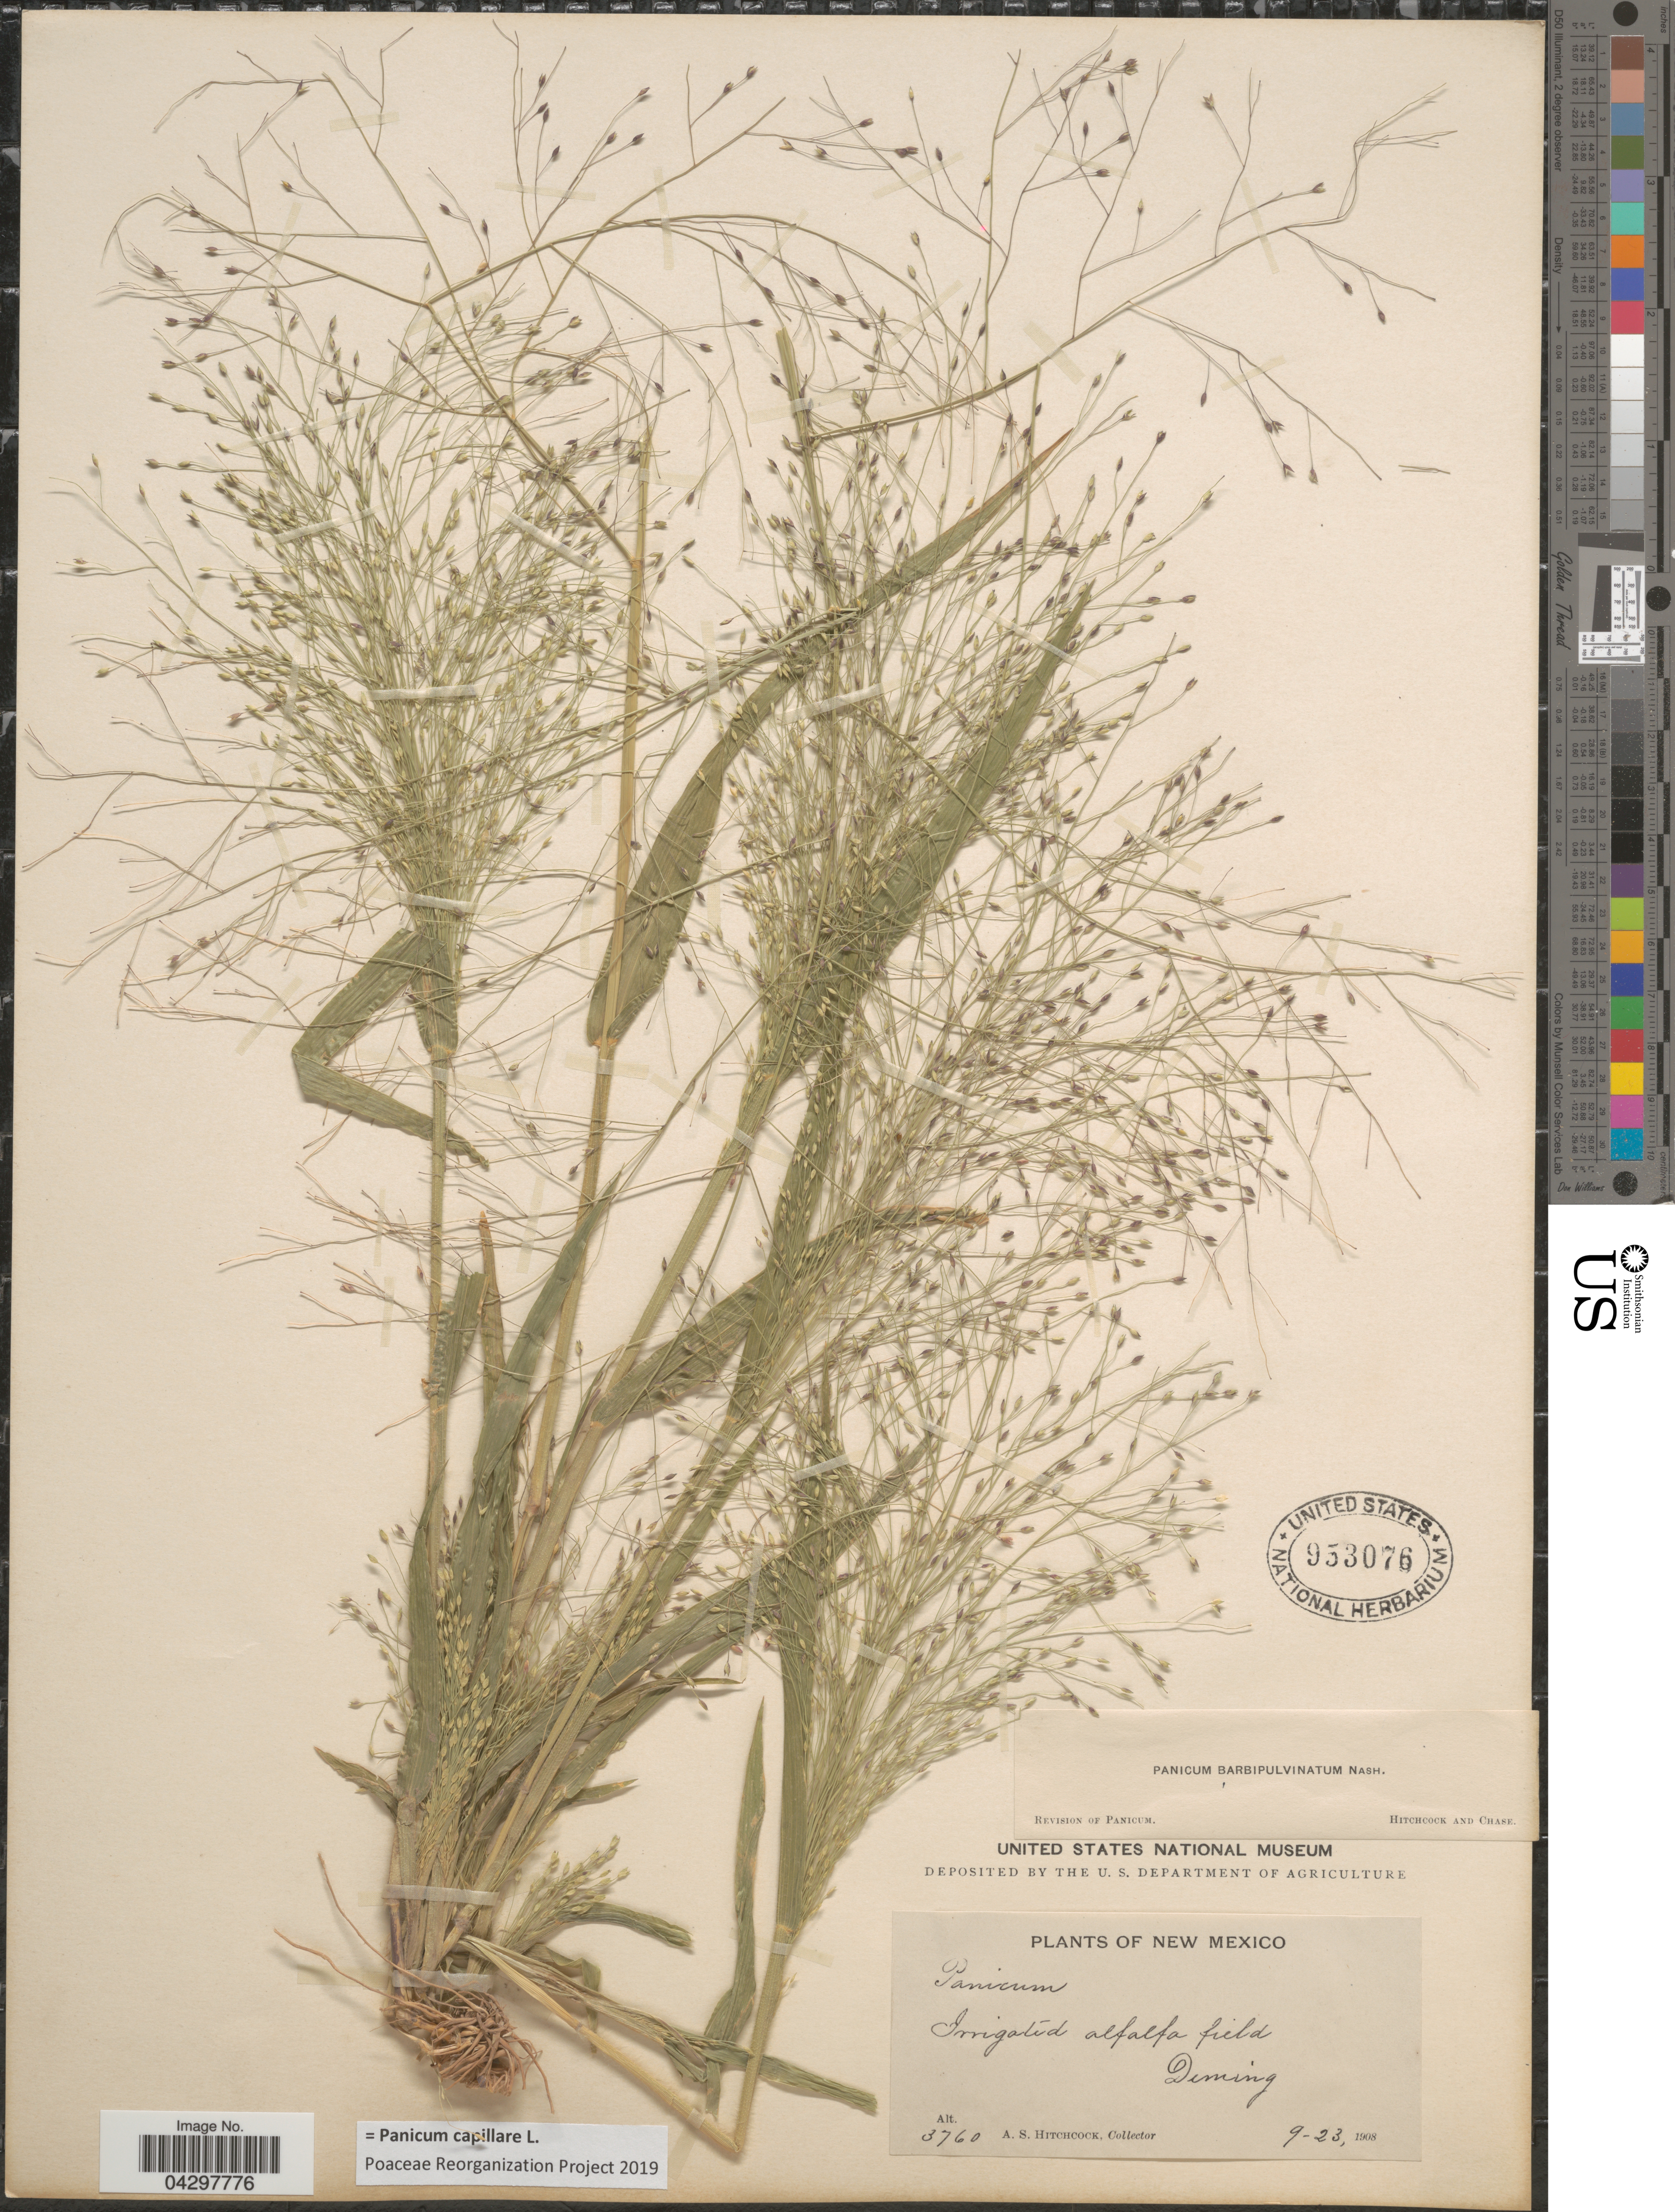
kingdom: Plantae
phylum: Tracheophyta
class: Liliopsida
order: Poales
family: Poaceae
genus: Panicum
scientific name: Panicum capillare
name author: L.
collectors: A. S. Hitchcock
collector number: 3760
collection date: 1908-09-23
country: United States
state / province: New Mexico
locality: Irrigated alfalfa field. Diming.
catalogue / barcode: US 953076